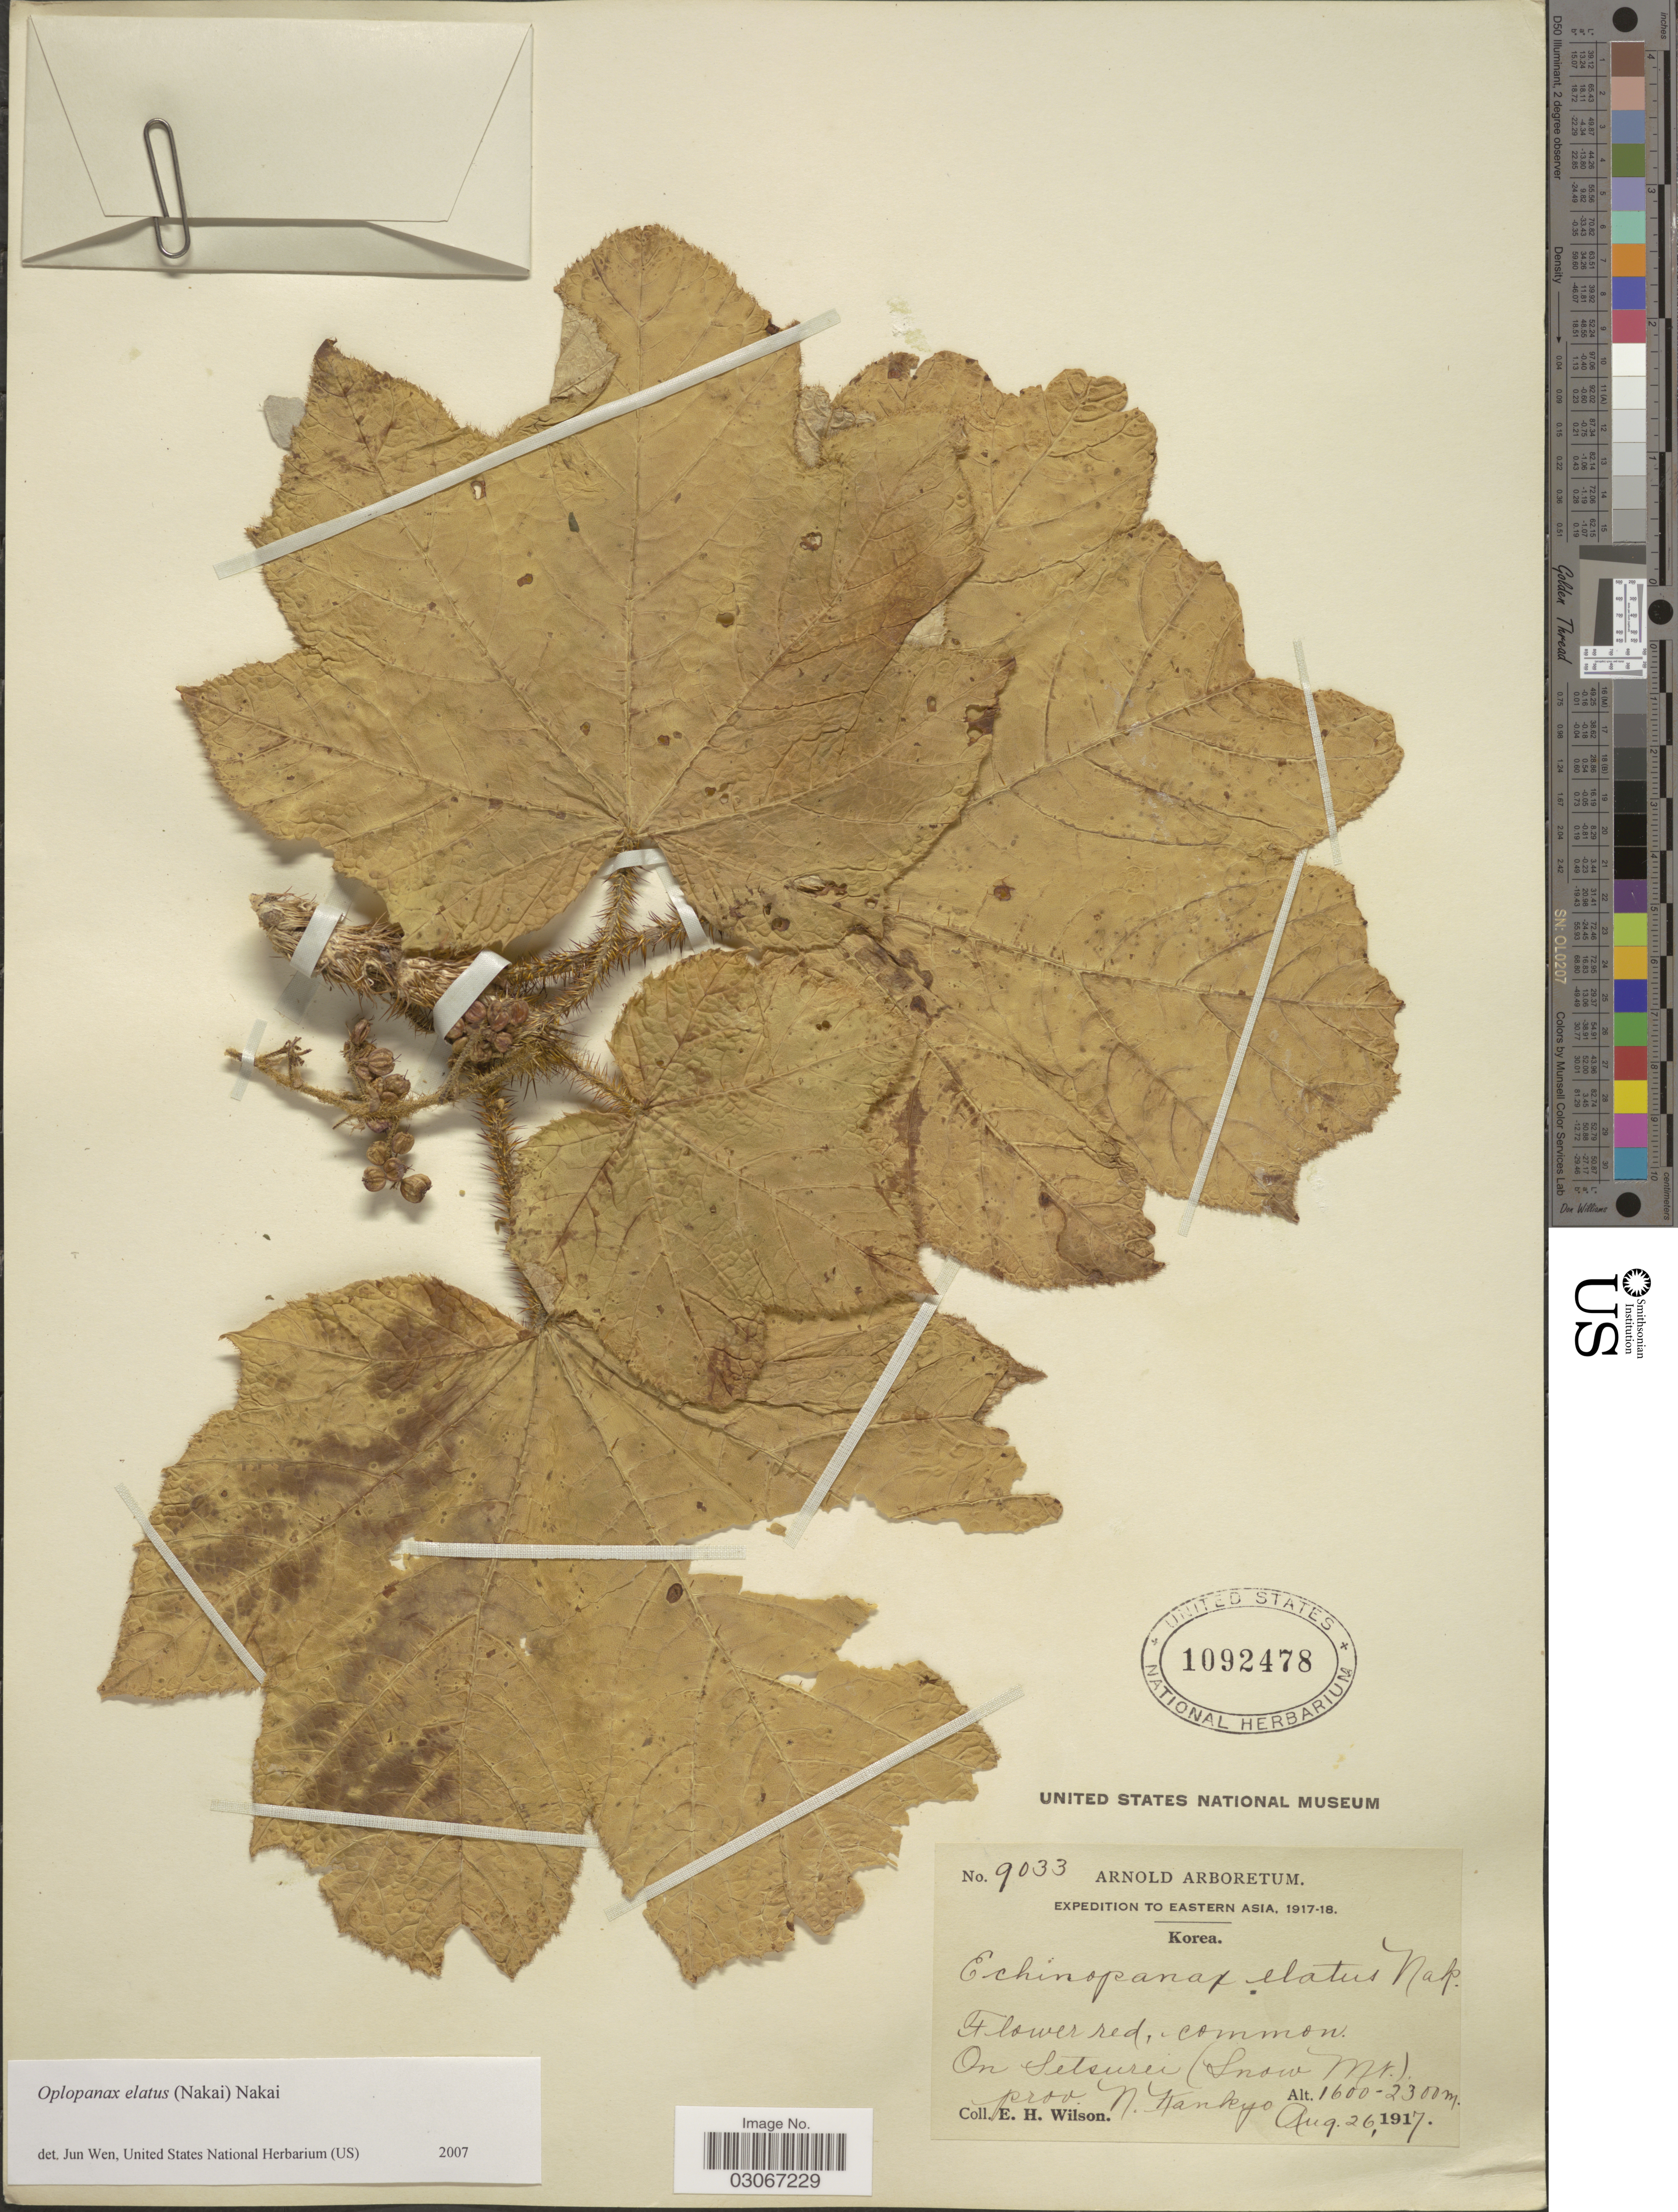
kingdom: Plantae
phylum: Tracheophyta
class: Magnoliopsida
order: Apiales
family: Araliaceae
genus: Oplopanax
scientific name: Oplopanax elatus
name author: (Nakai) Nakai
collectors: E. Wilson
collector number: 9033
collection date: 1917-08-26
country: North Korea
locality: On Setsurei (Snow Mt.) prov. N. Kankyo.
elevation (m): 1600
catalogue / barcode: US 1092478